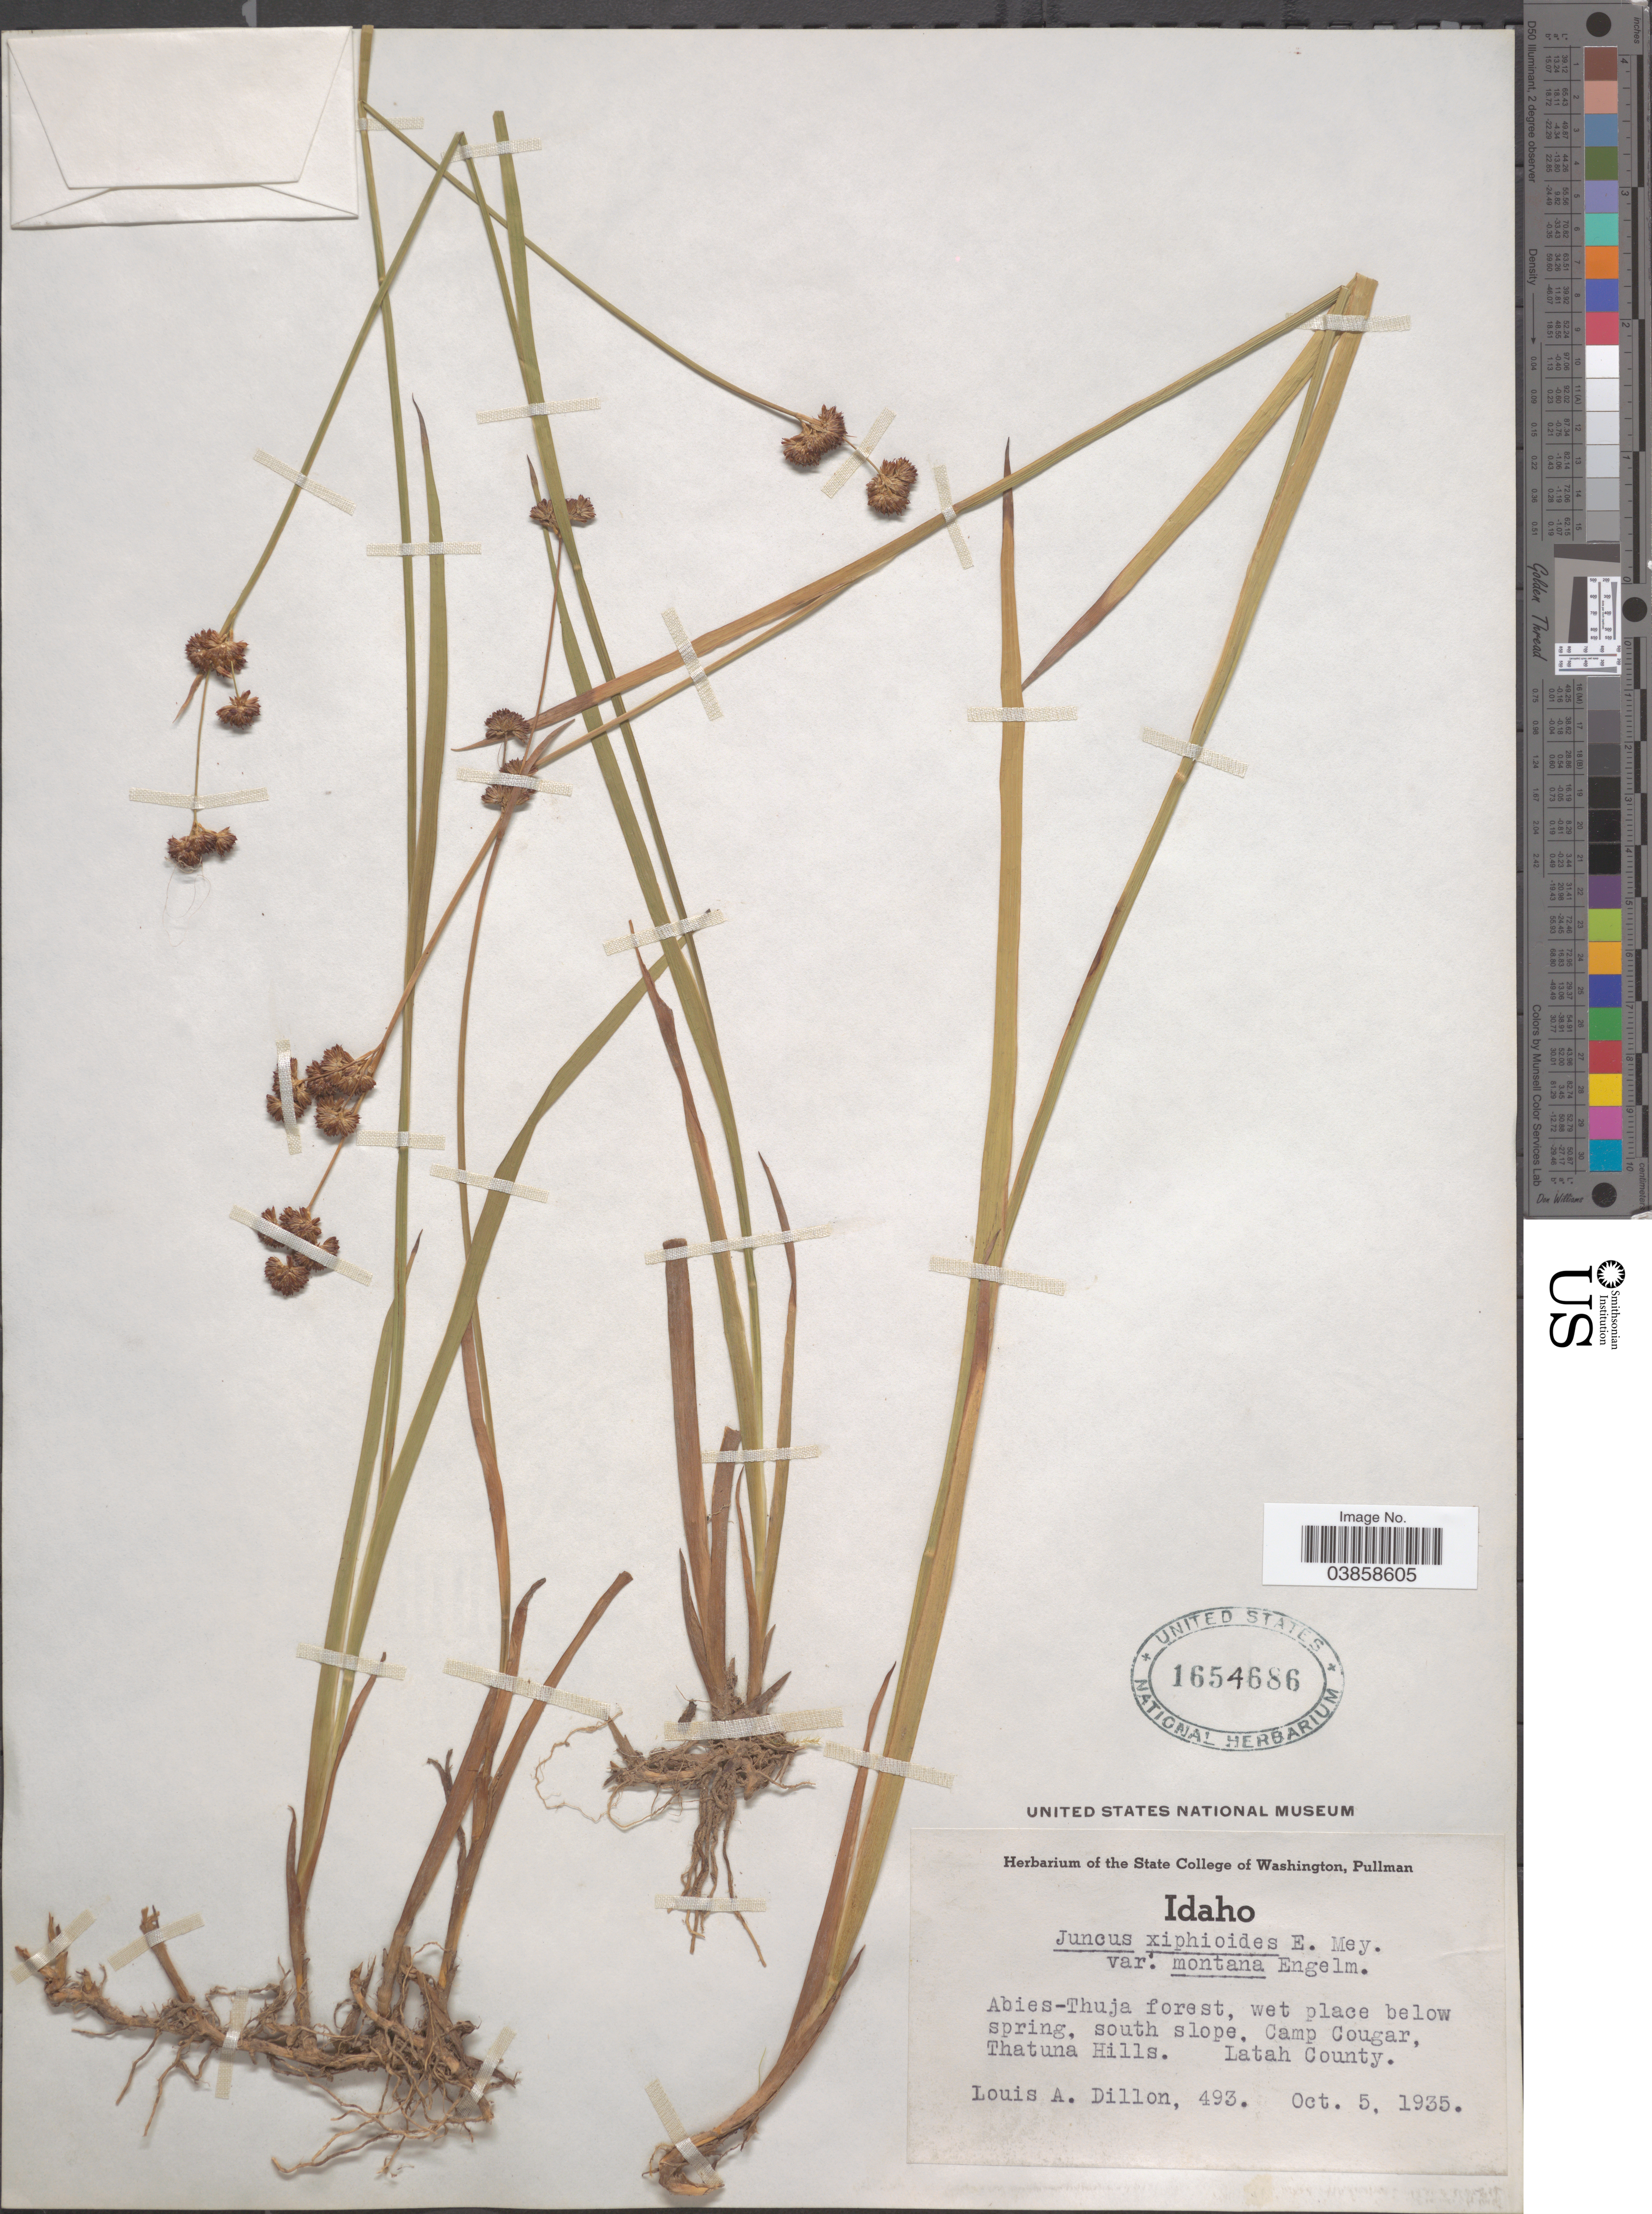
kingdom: Plantae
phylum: Tracheophyta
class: Liliopsida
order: Poales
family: Juncaceae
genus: Juncus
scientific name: Juncus xiphioides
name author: E. Mey.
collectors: L. Dillon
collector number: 493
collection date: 1935-10-05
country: United States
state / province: Idaho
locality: Abies-Thuja forest, wet place below spring, south slope. Camp Cougar, Thatuna Hills. Latah County.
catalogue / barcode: US 1654686